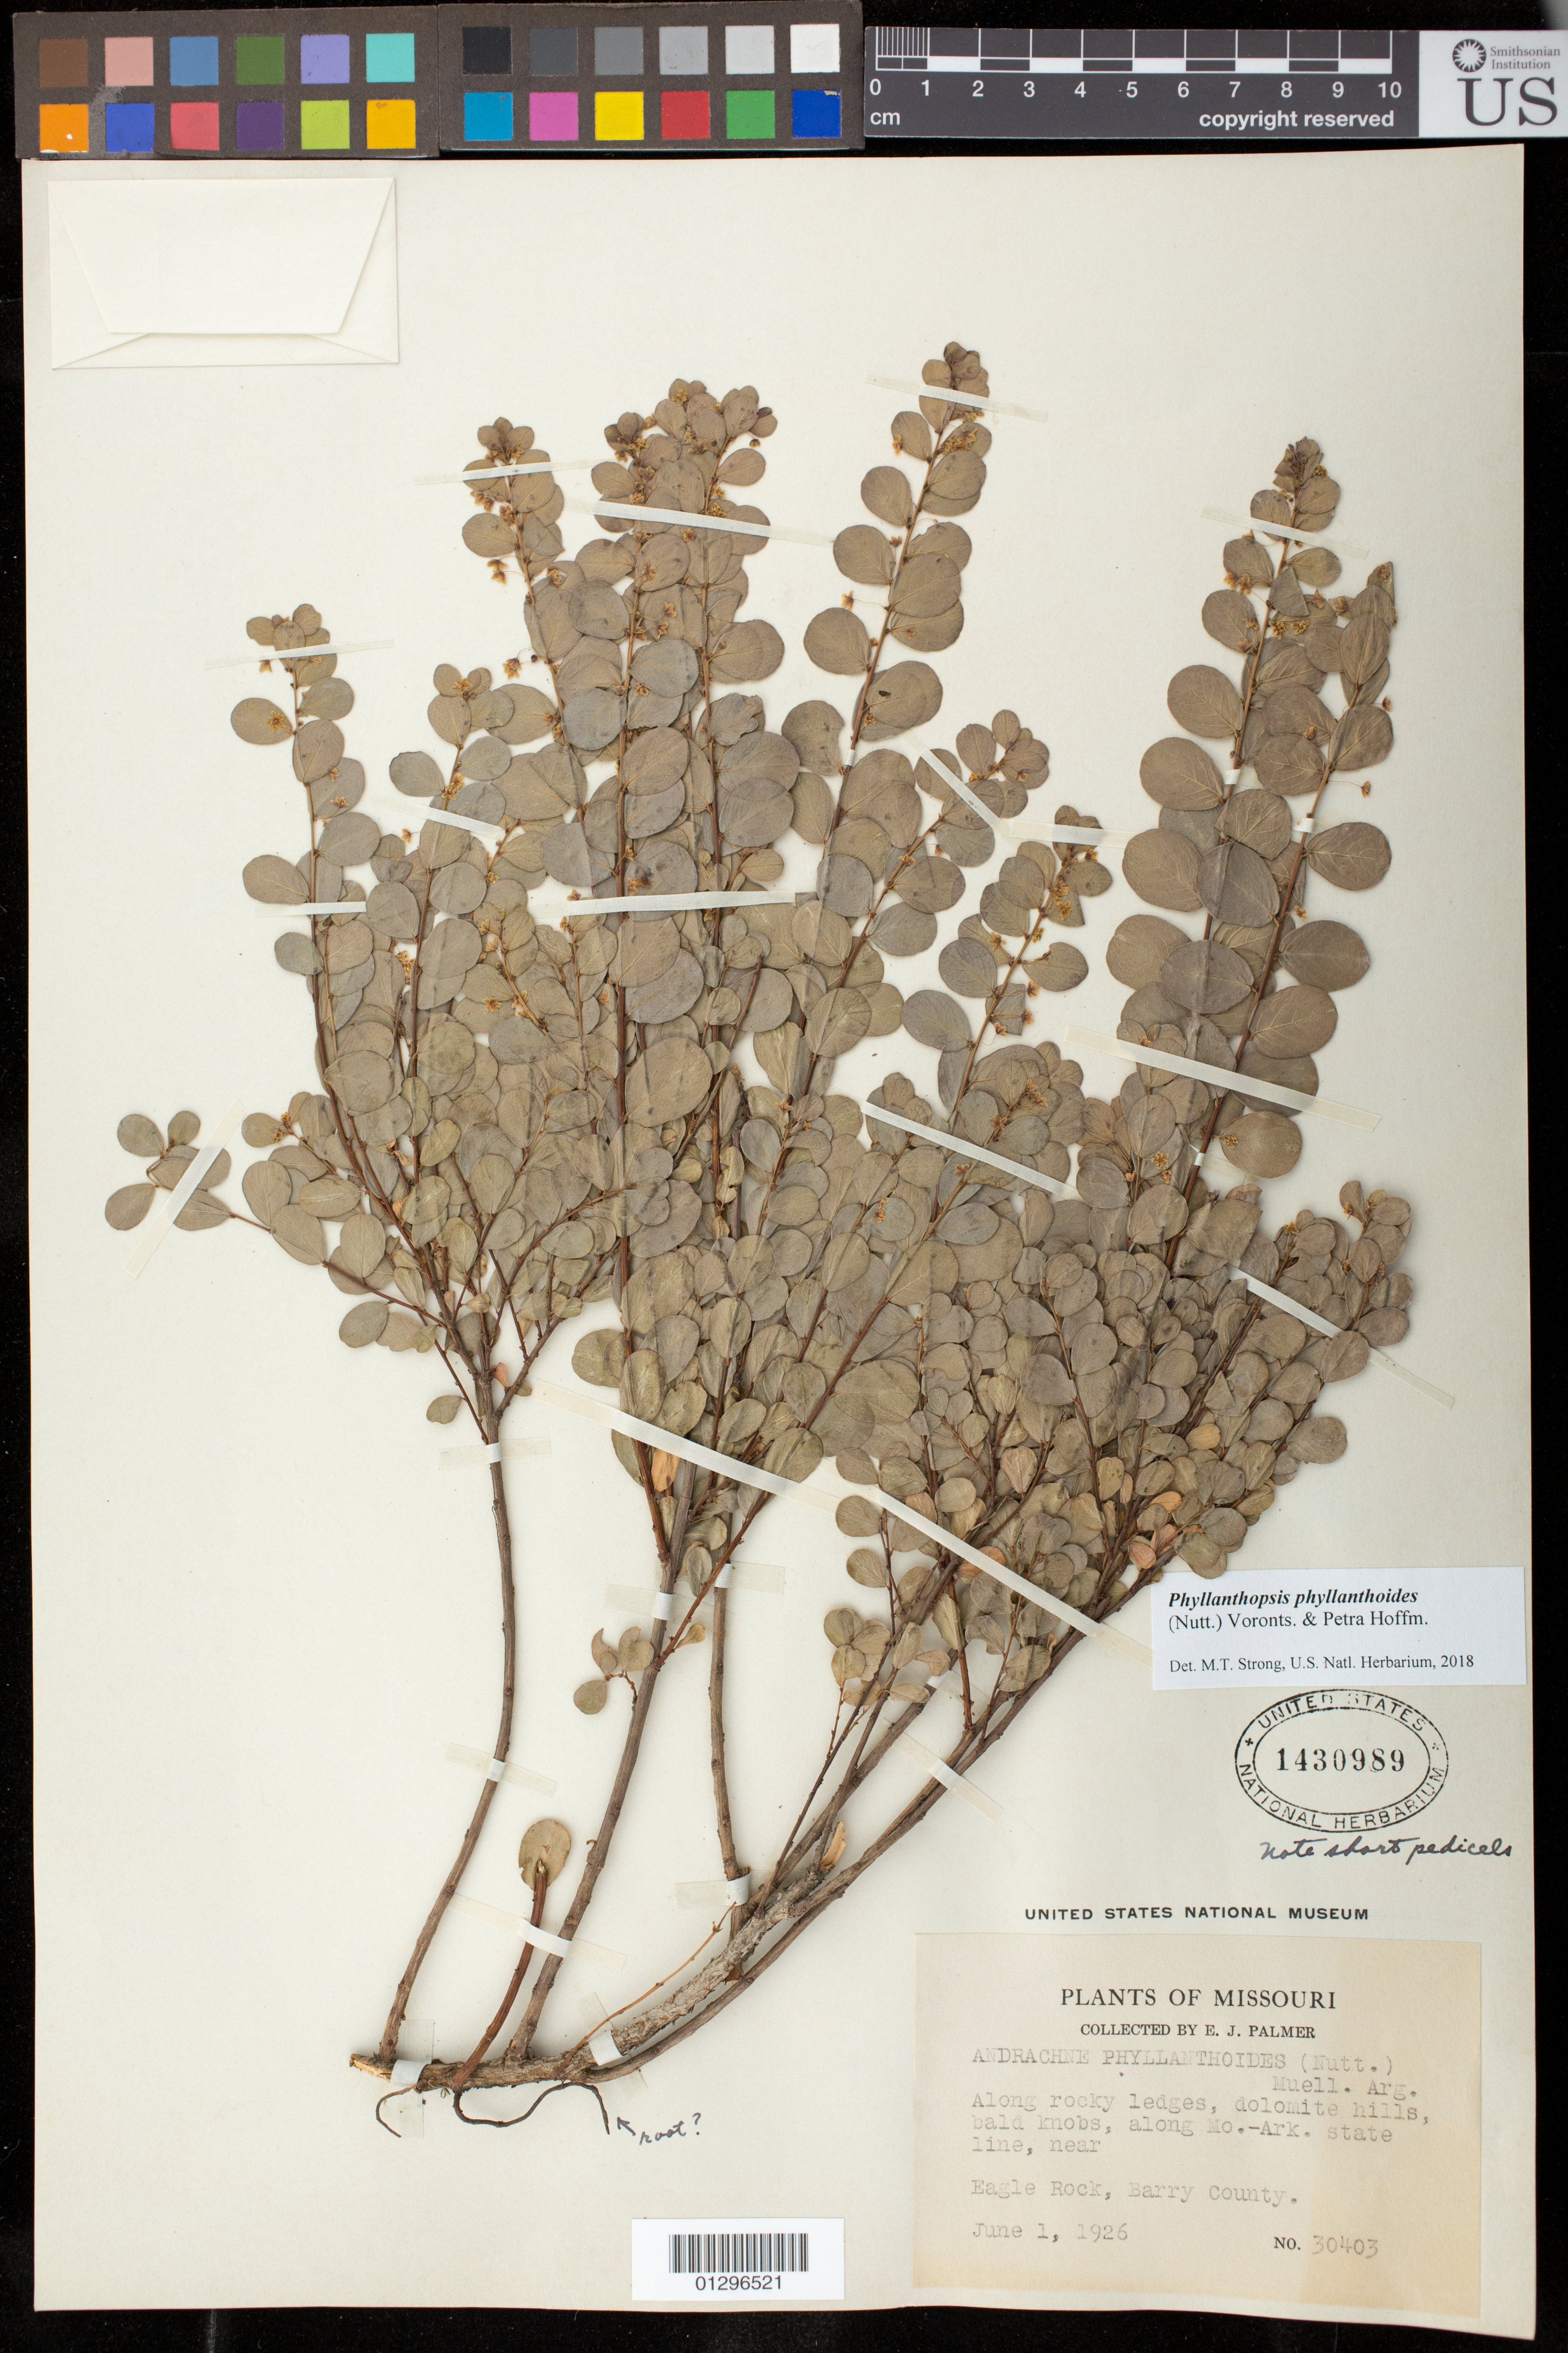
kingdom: Plantae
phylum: Tracheophyta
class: Magnoliopsida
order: Malpighiales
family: Phyllanthaceae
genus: Phyllanthopsis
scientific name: Phyllanthopsis phyllanthoides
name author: (Nutt.) Voronts. & Petra Hoffm.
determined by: Strong, M. T., (US), Smithsonian Institution - National Museum of Natural History (UNITED STATES)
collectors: E. J. Palmer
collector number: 30403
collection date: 1926-06-01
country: United States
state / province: Missouri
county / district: Barry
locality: Eagle Rock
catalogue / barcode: US 1430989